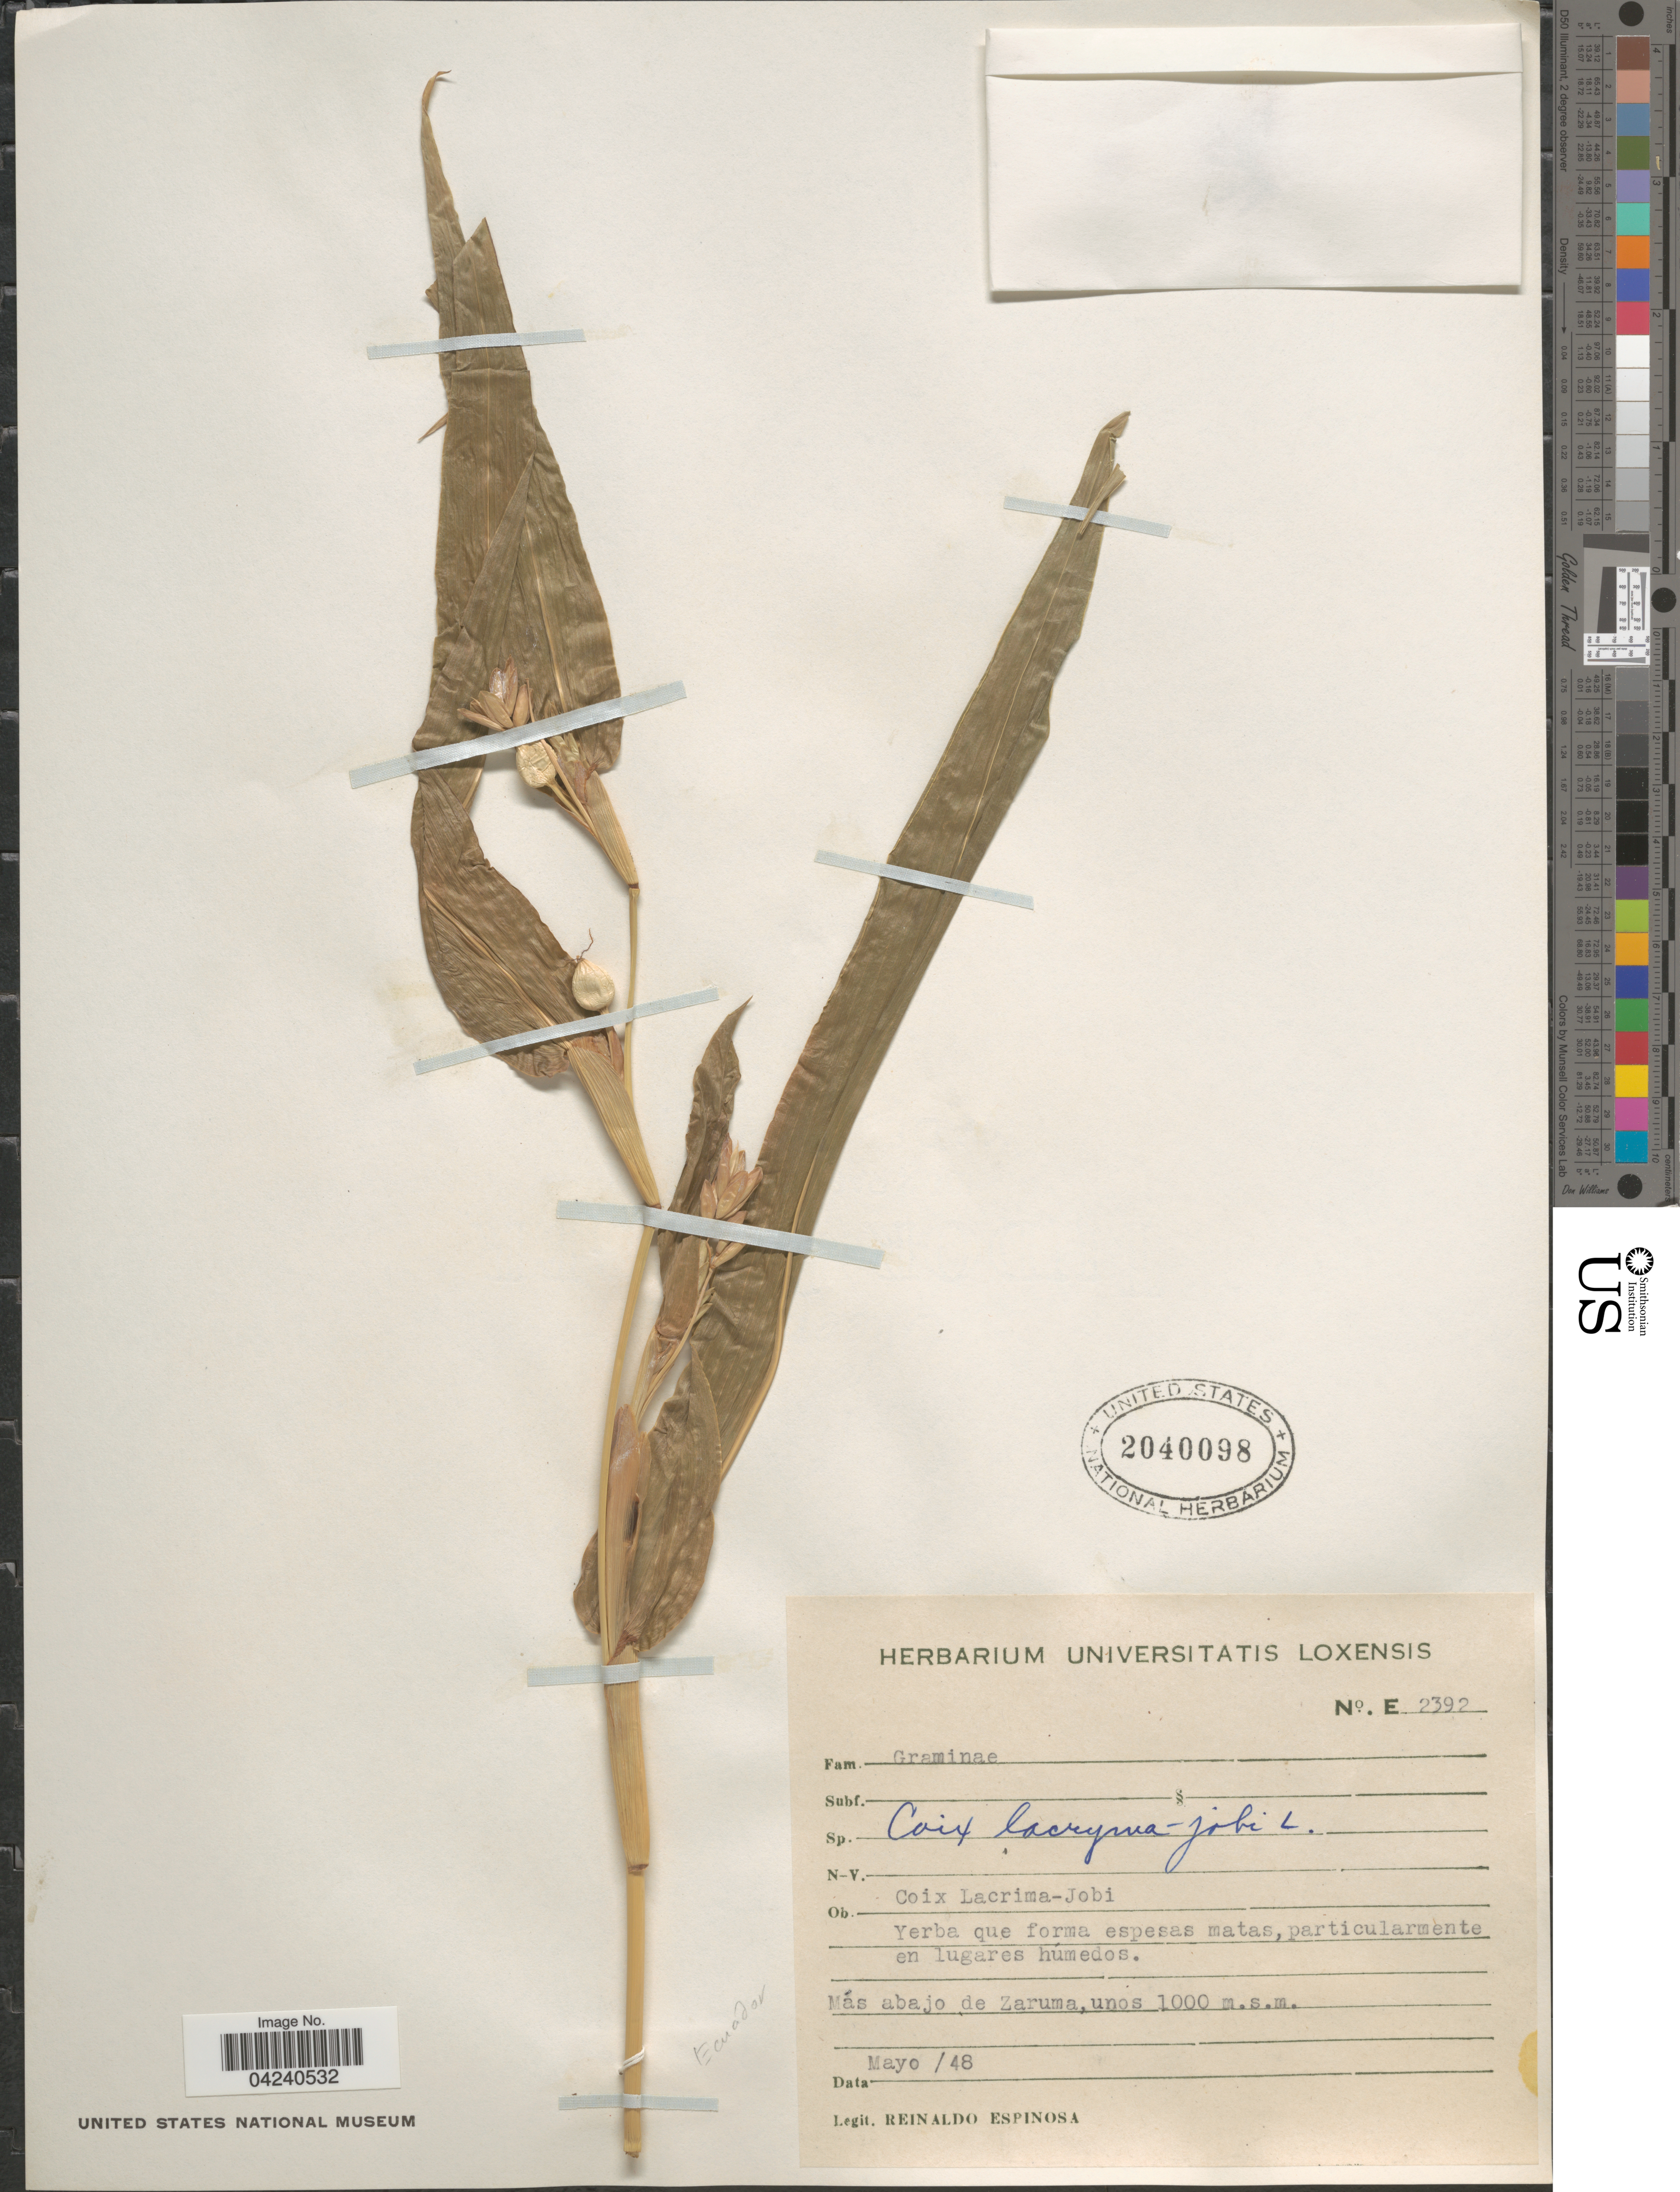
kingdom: Plantae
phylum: Tracheophyta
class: Liliopsida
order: Poales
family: Poaceae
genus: Coix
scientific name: Coix lacryma-jobi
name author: L.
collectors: R. Espinosa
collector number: E2392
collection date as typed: Transcribed d/m/y: /5/48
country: Ecuador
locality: Más abajo de Zaruma.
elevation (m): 1000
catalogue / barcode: US 2040098